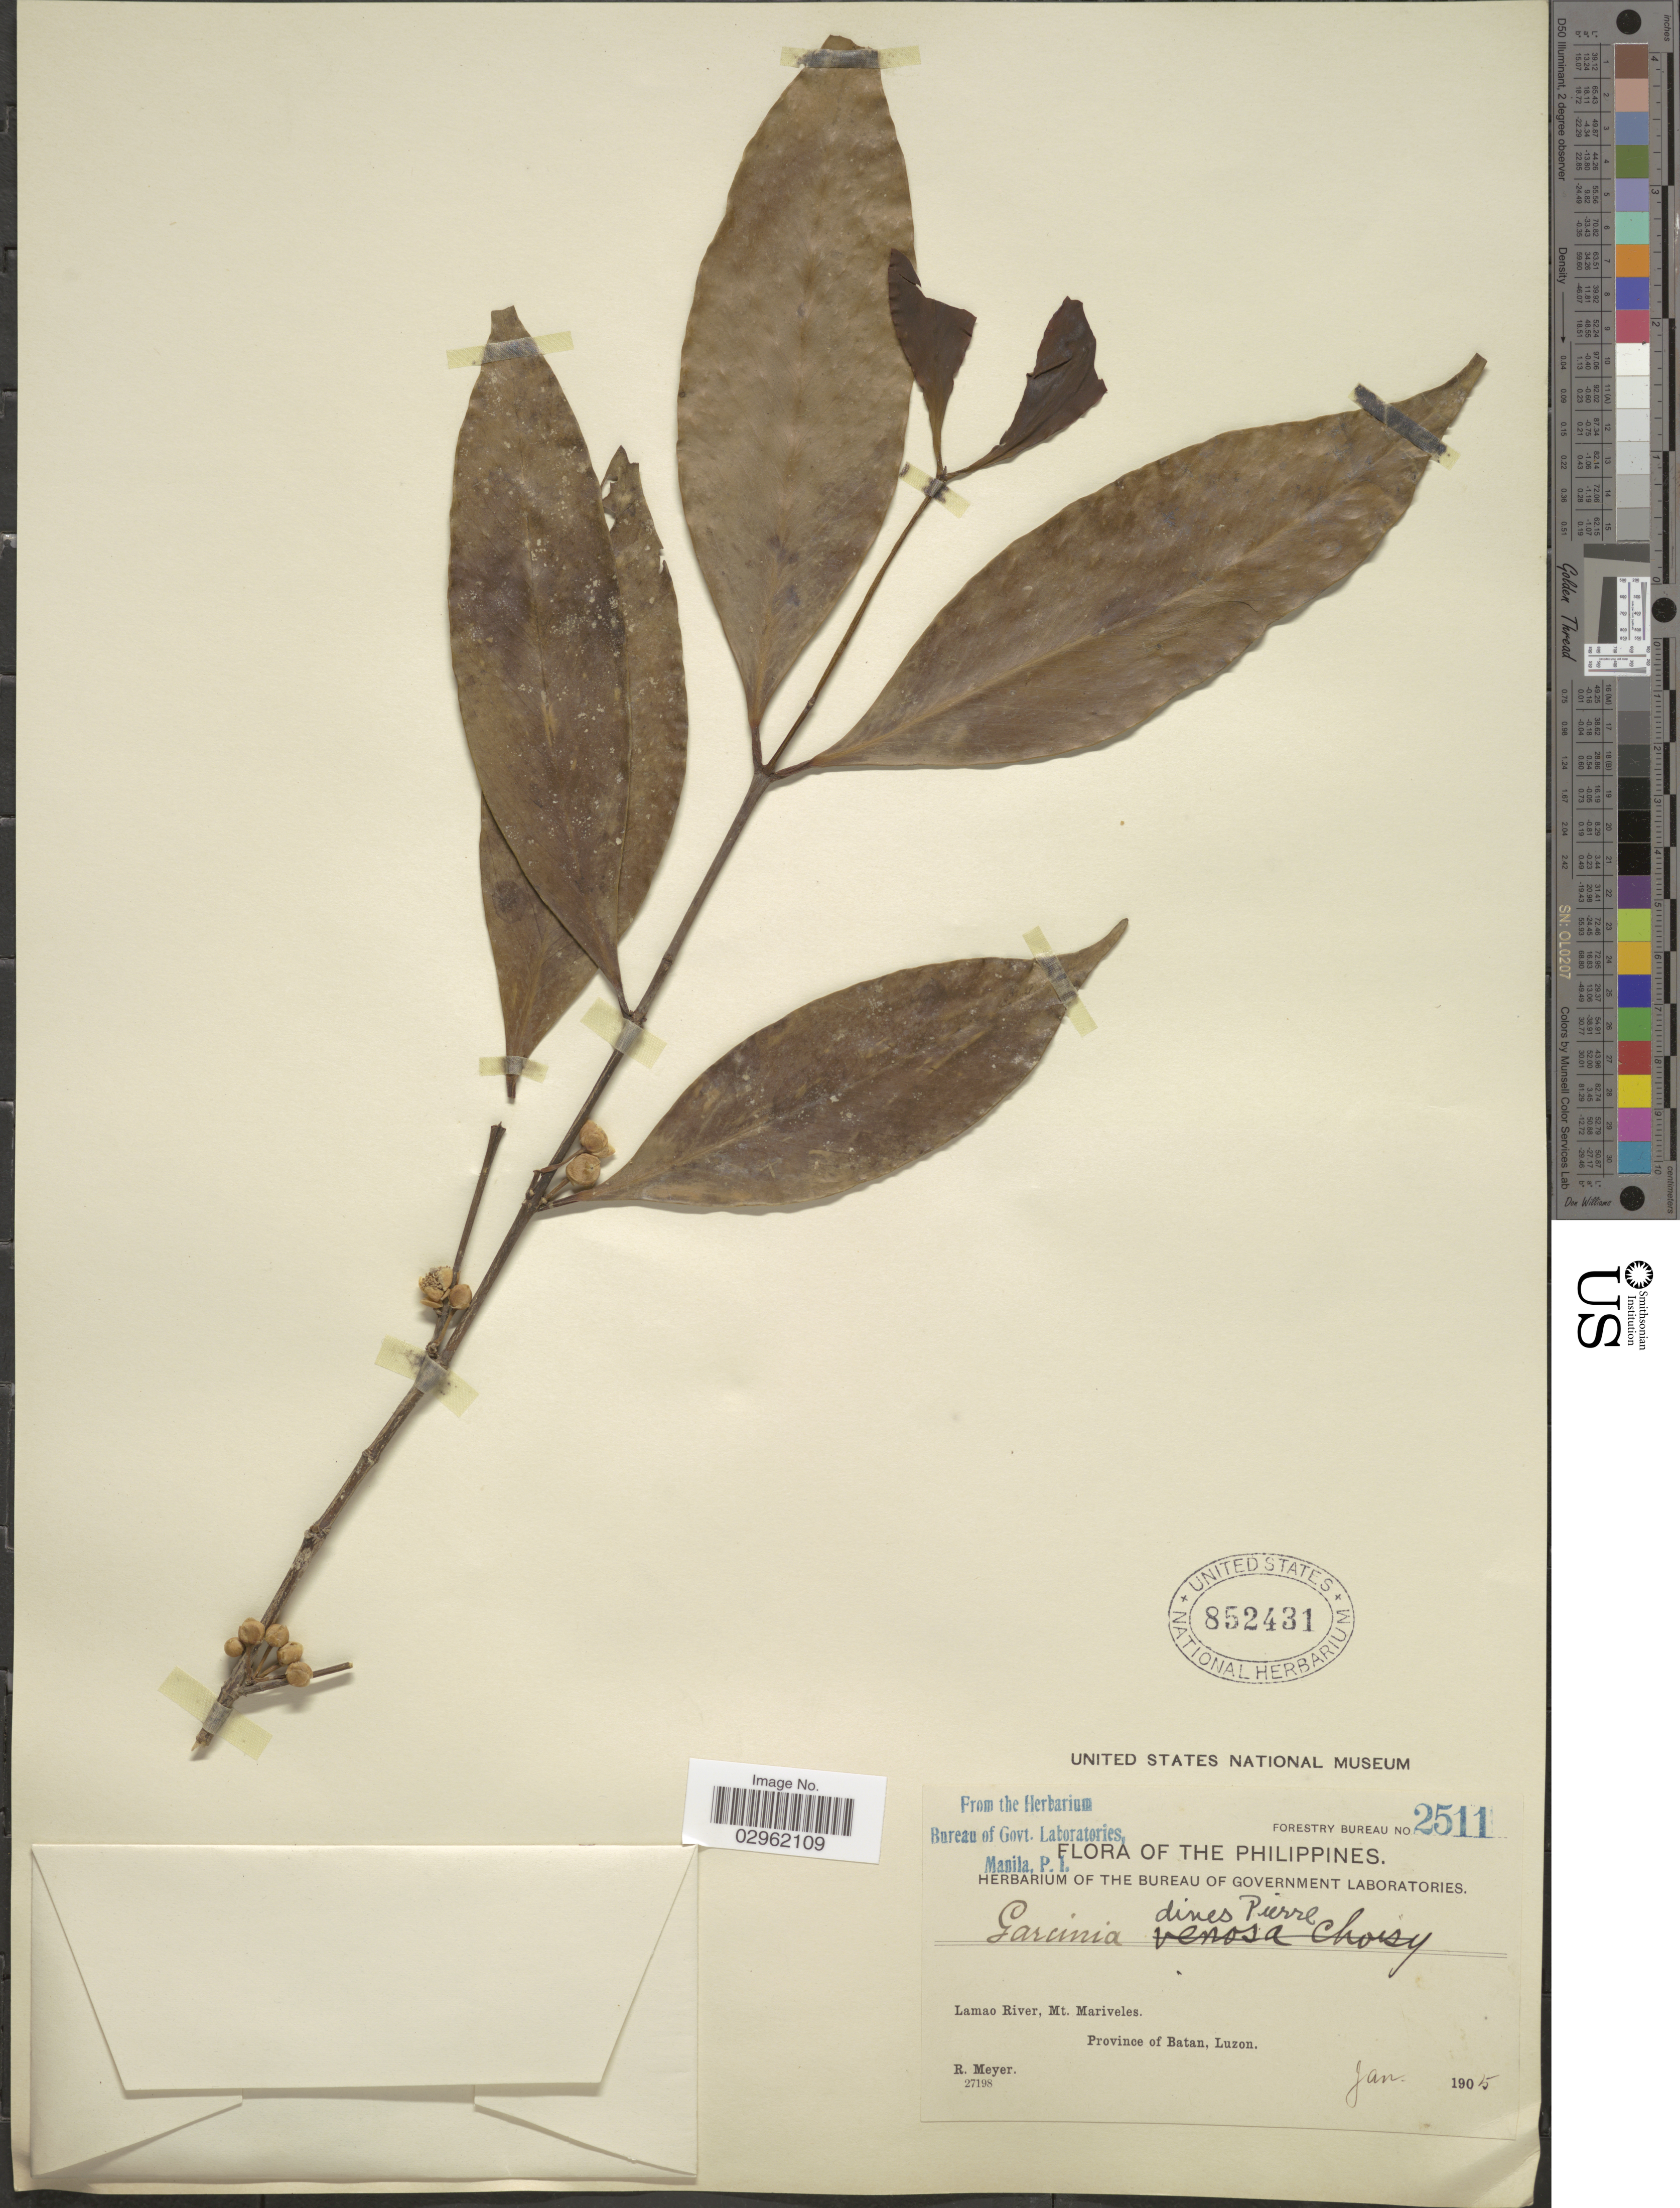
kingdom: Plantae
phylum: Tracheophyta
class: Magnoliopsida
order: Malpighiales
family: Clusiaceae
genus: Garcinia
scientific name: Garcinia dives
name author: Pierre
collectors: R. Meyer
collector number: Forestry Bureau 2511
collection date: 1905-01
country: Philippines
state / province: Cagayan Valley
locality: Lamao River, Mt. Mariveles, Province of Batan, Luzon.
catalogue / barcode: US 852431